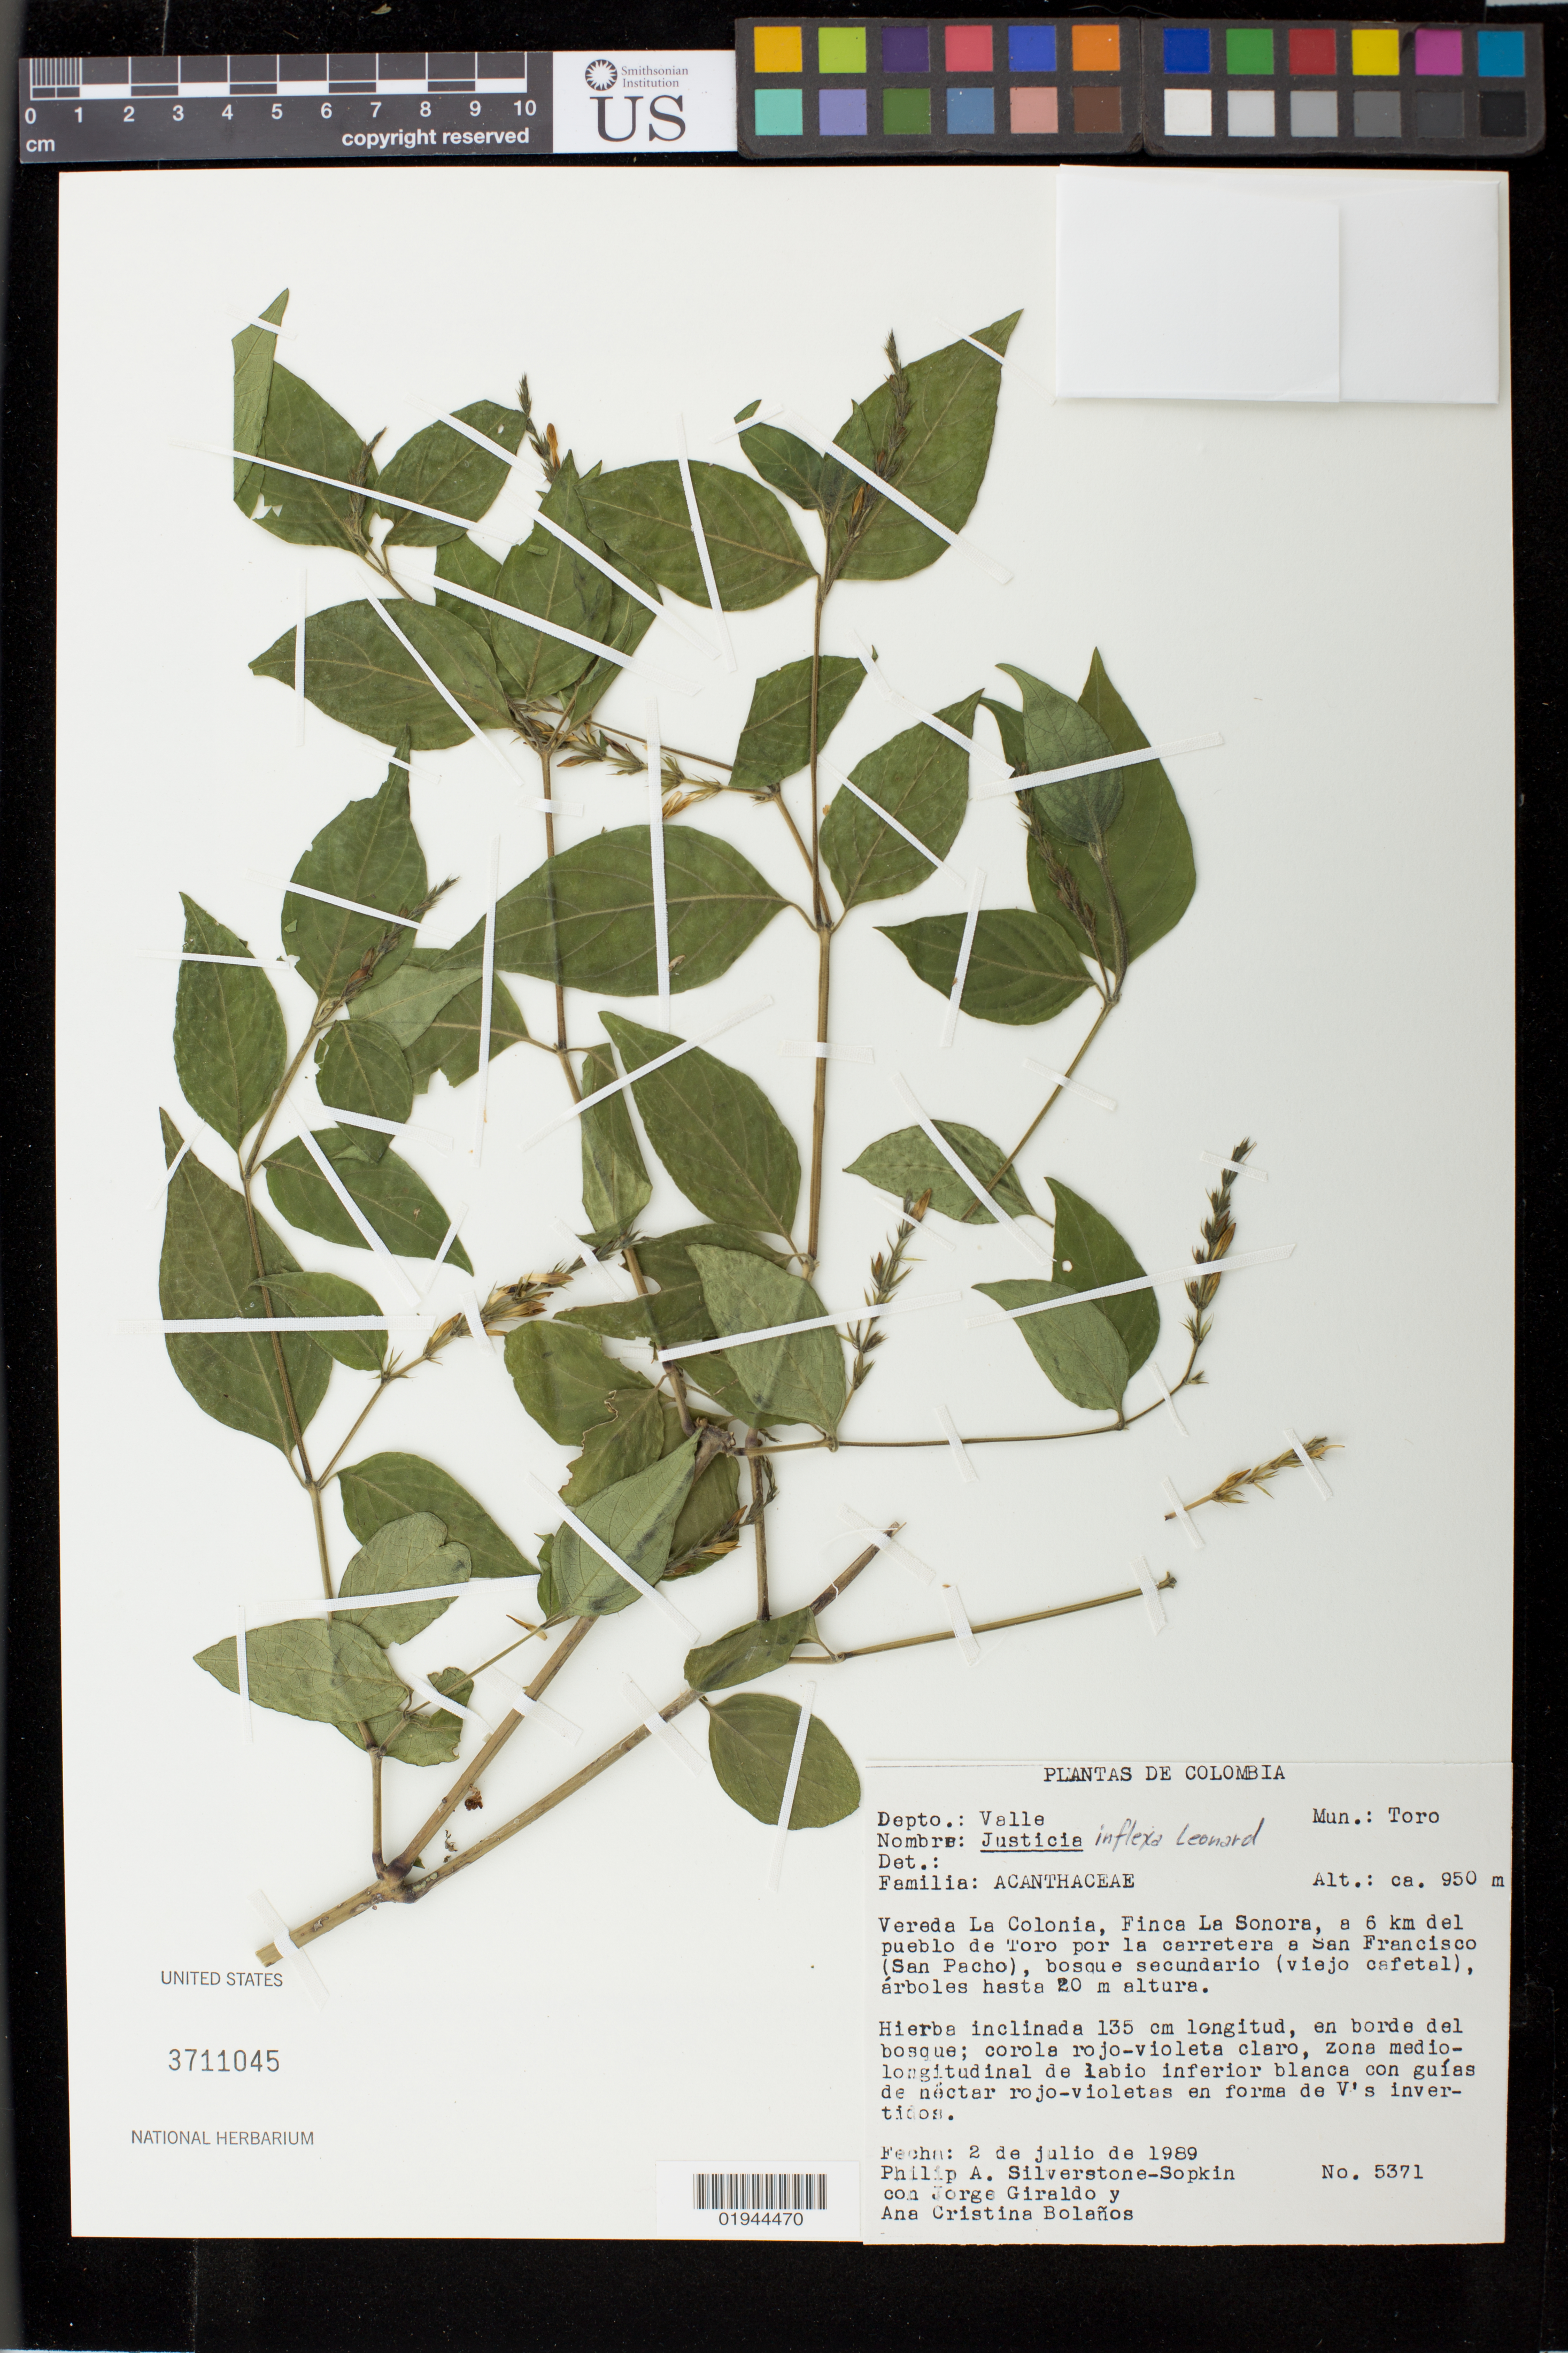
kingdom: Plantae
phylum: Tracheophyta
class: Magnoliopsida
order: Lamiales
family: Acanthaceae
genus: Justicia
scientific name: Justicia infelix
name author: Leonard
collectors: P. A. Silverstone-Sopkin, J. Giraldo & A. Bolaños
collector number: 5371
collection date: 1989-07-02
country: Colombia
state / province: Valle del Cauca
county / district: Toro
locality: Vereda La Colonia, Finca La Sonora, a 6 km del pueblo de Toro por la carretera a San Francisco (San Pacho).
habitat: Bosque secundario, arboles hasta 20 m altura.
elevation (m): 950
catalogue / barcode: US 3711045